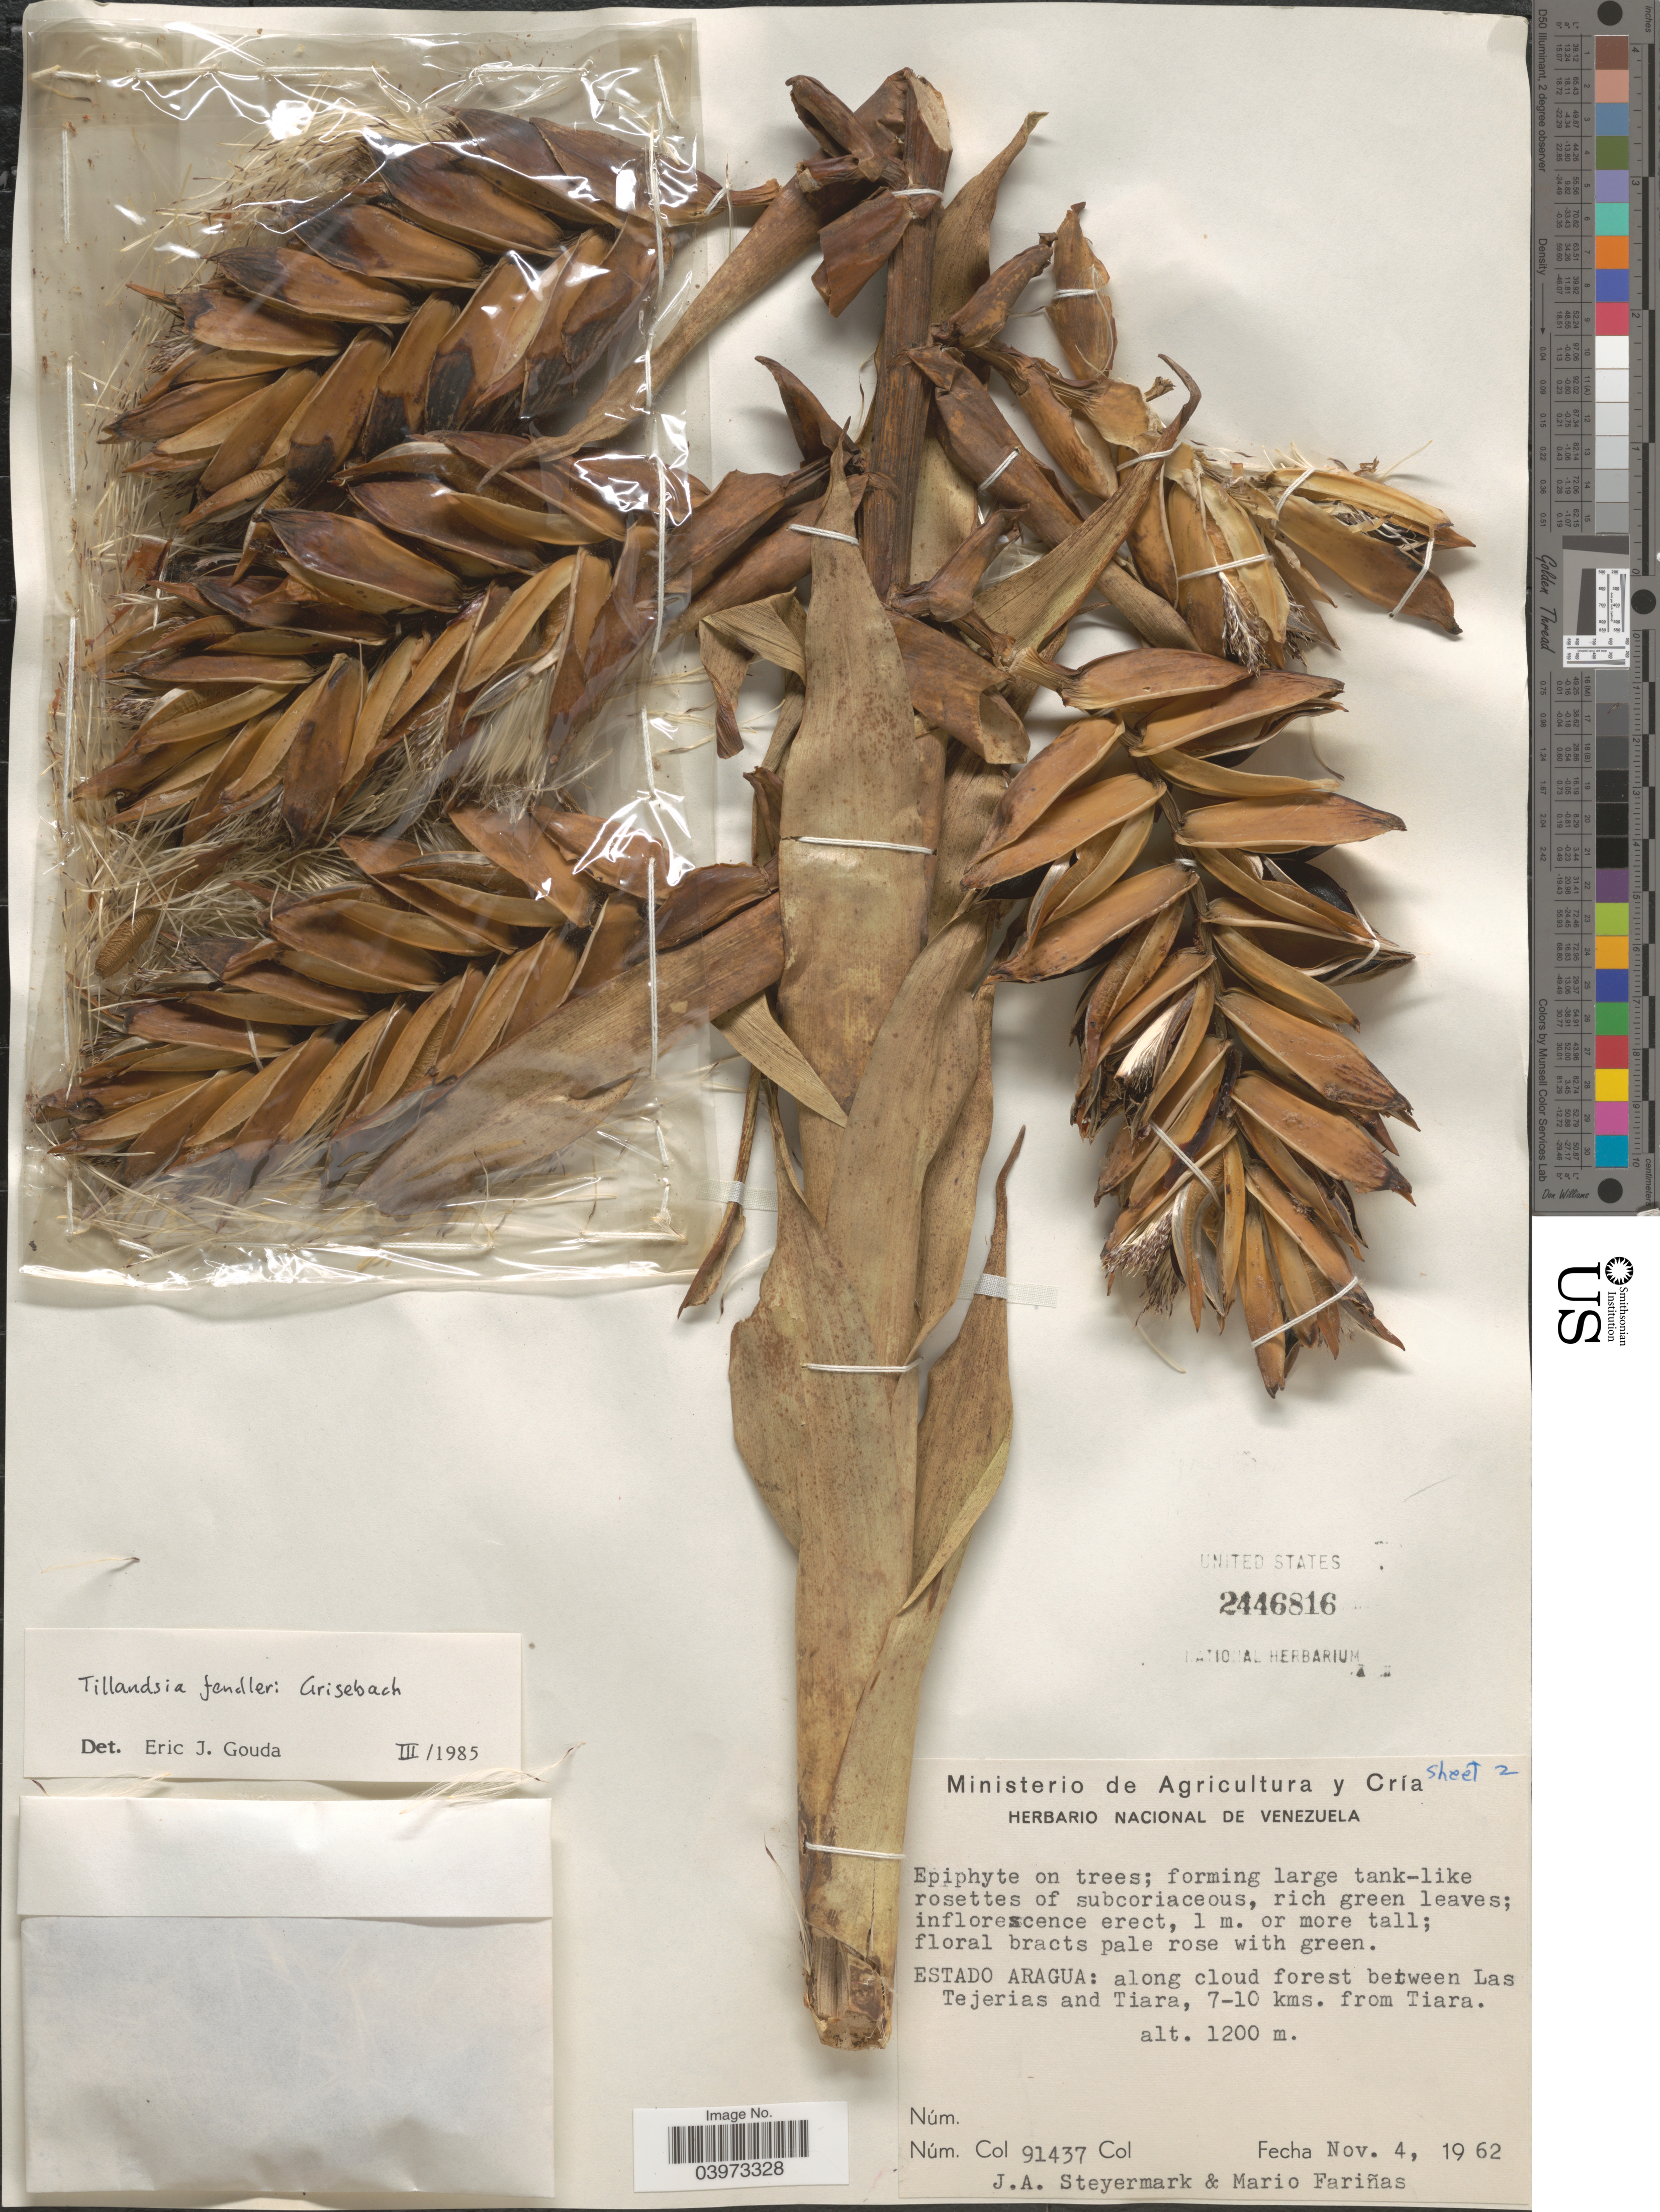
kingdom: Plantae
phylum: Tracheophyta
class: Liliopsida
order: Poales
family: Bromeliaceae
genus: Tillandsia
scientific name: Tillandsia fendleri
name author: Griseb.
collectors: J. Steyermark & M. Fariñas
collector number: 91437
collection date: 1962-11-04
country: Venezuela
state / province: Aragua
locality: Along cloud forest between Las Tejerias and Tiara, 7-10 kms. from Tiara.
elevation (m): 1200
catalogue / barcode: US 2446816